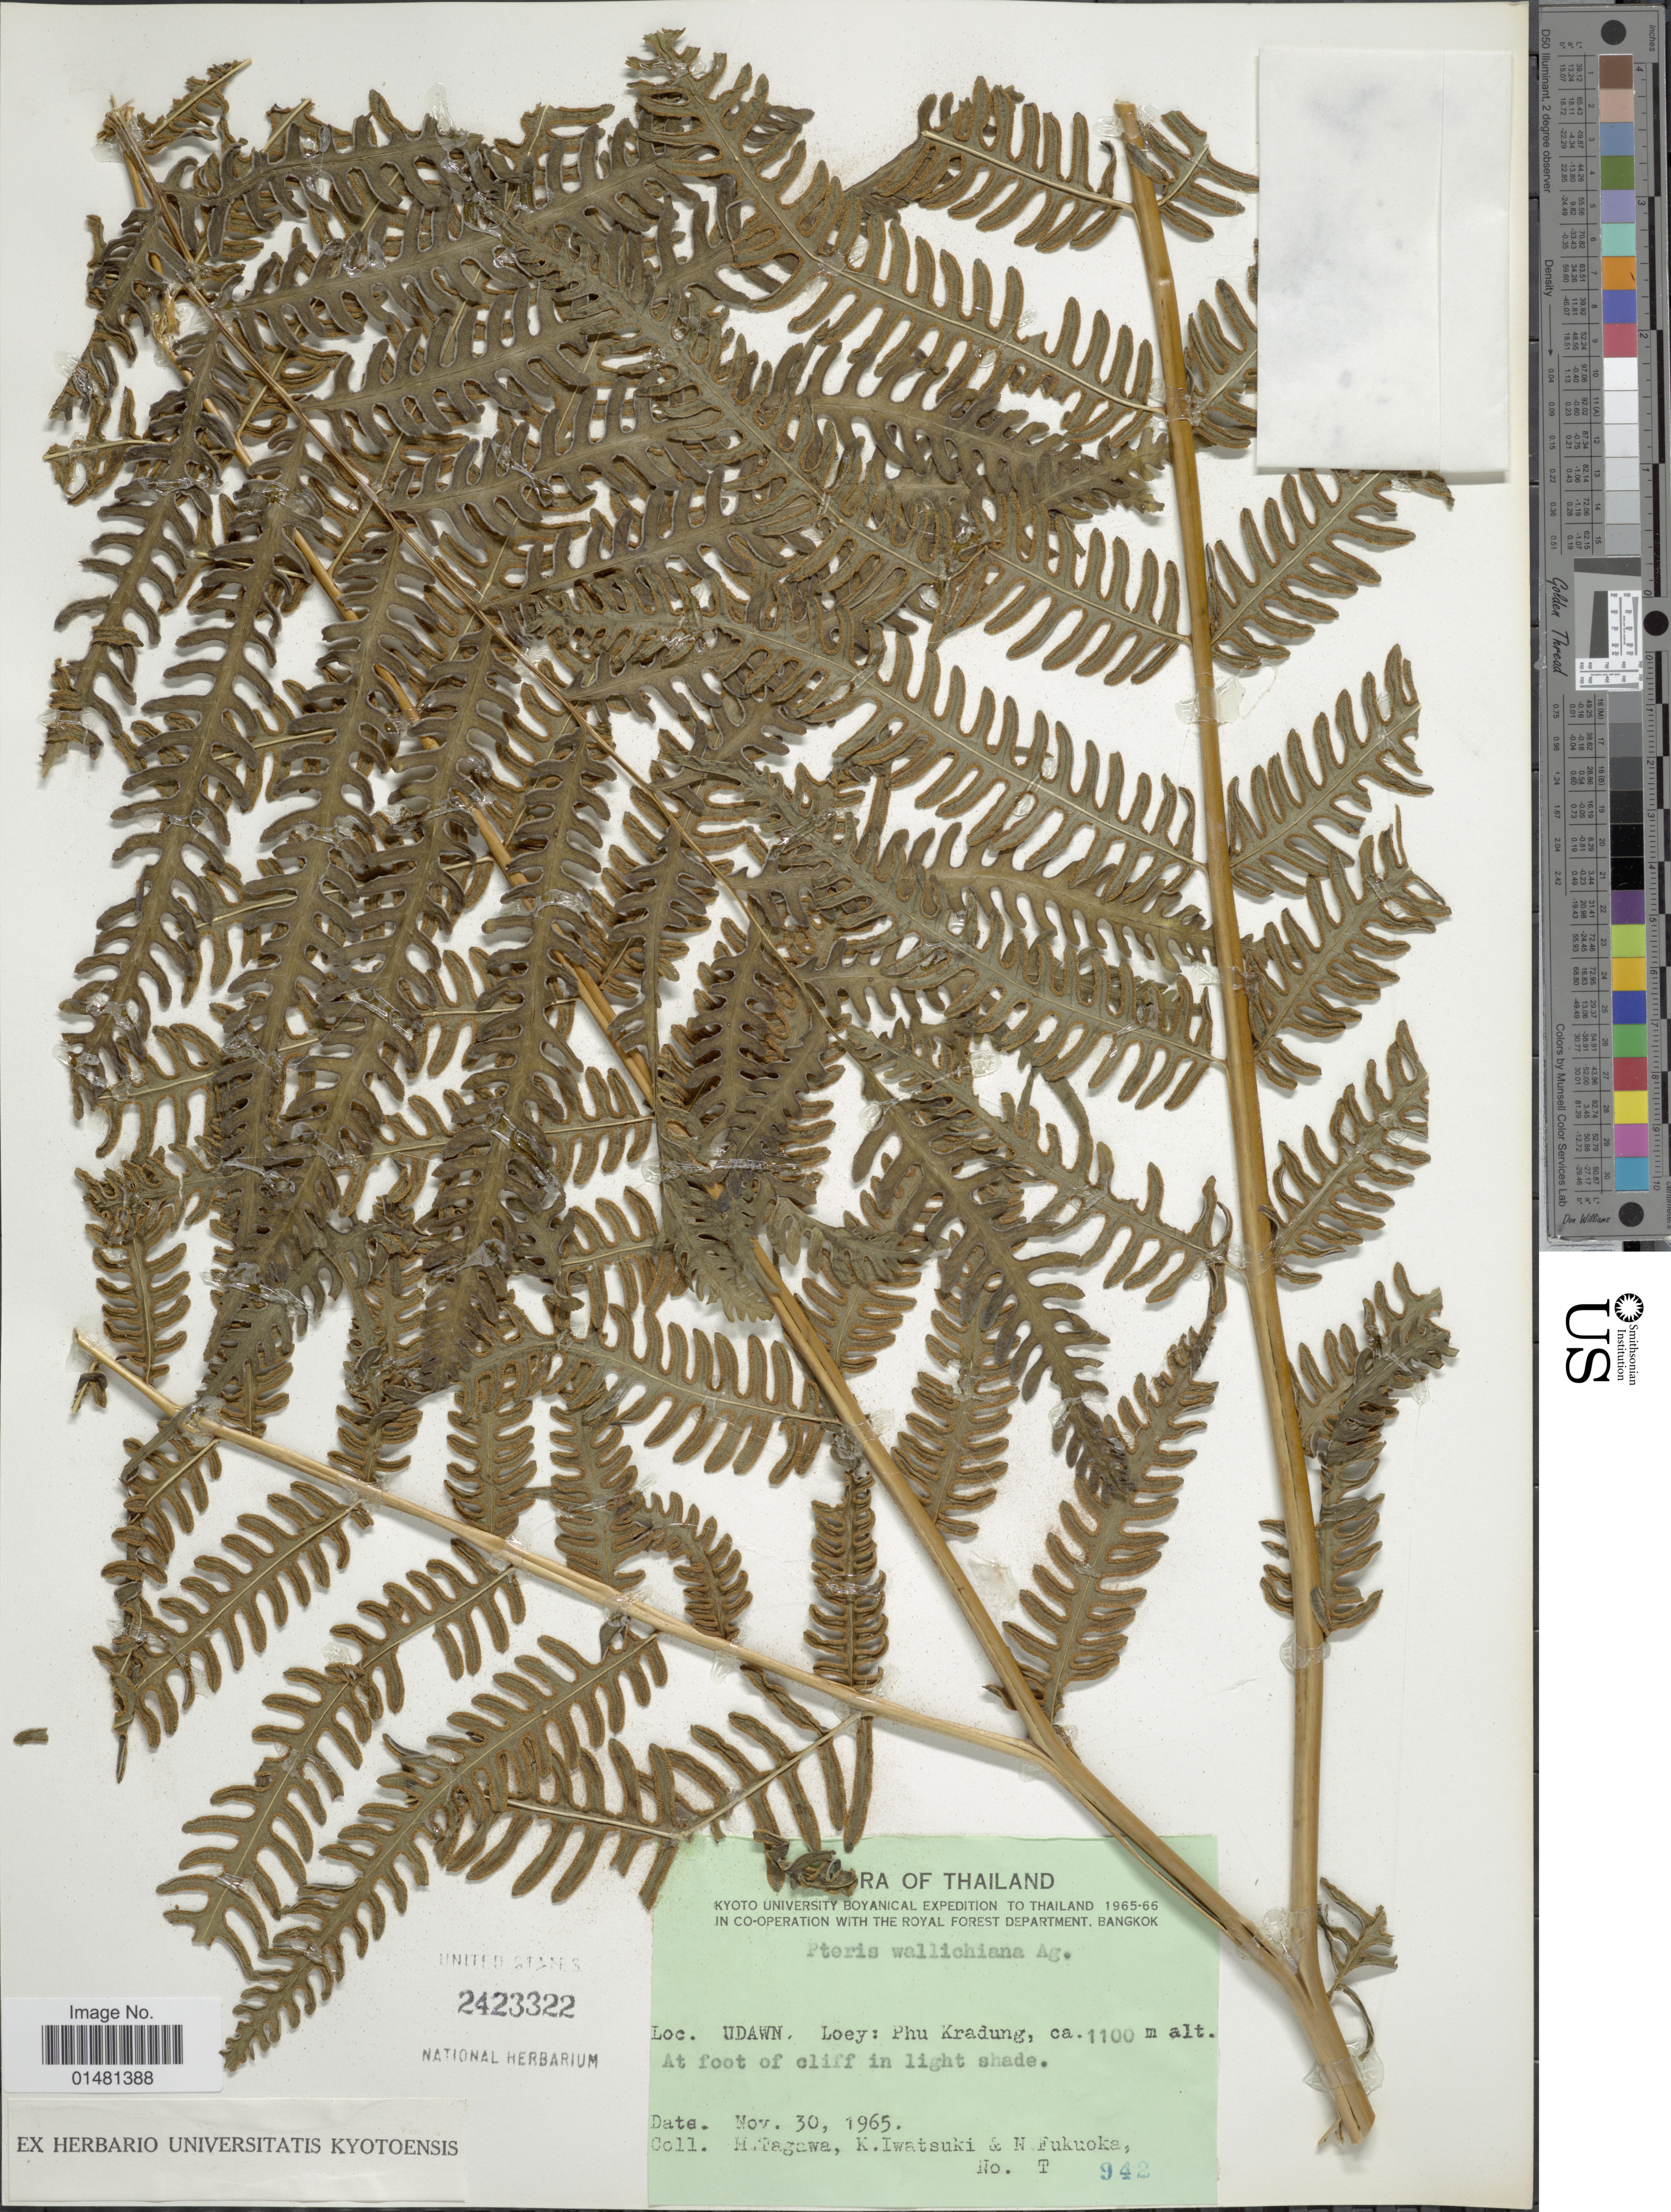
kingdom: Plantae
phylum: Tracheophyta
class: Polypodiopsida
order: Polypodiales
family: Pteridaceae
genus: Pteris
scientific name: Pteris wallichiana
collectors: M. Tagawa, K. Iwatsuki & N. Fukuoka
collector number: T 942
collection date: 1965-11-30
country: Thailand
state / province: Loei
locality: Udawn. Loey: Phu Kradung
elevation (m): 1100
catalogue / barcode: US 2423322